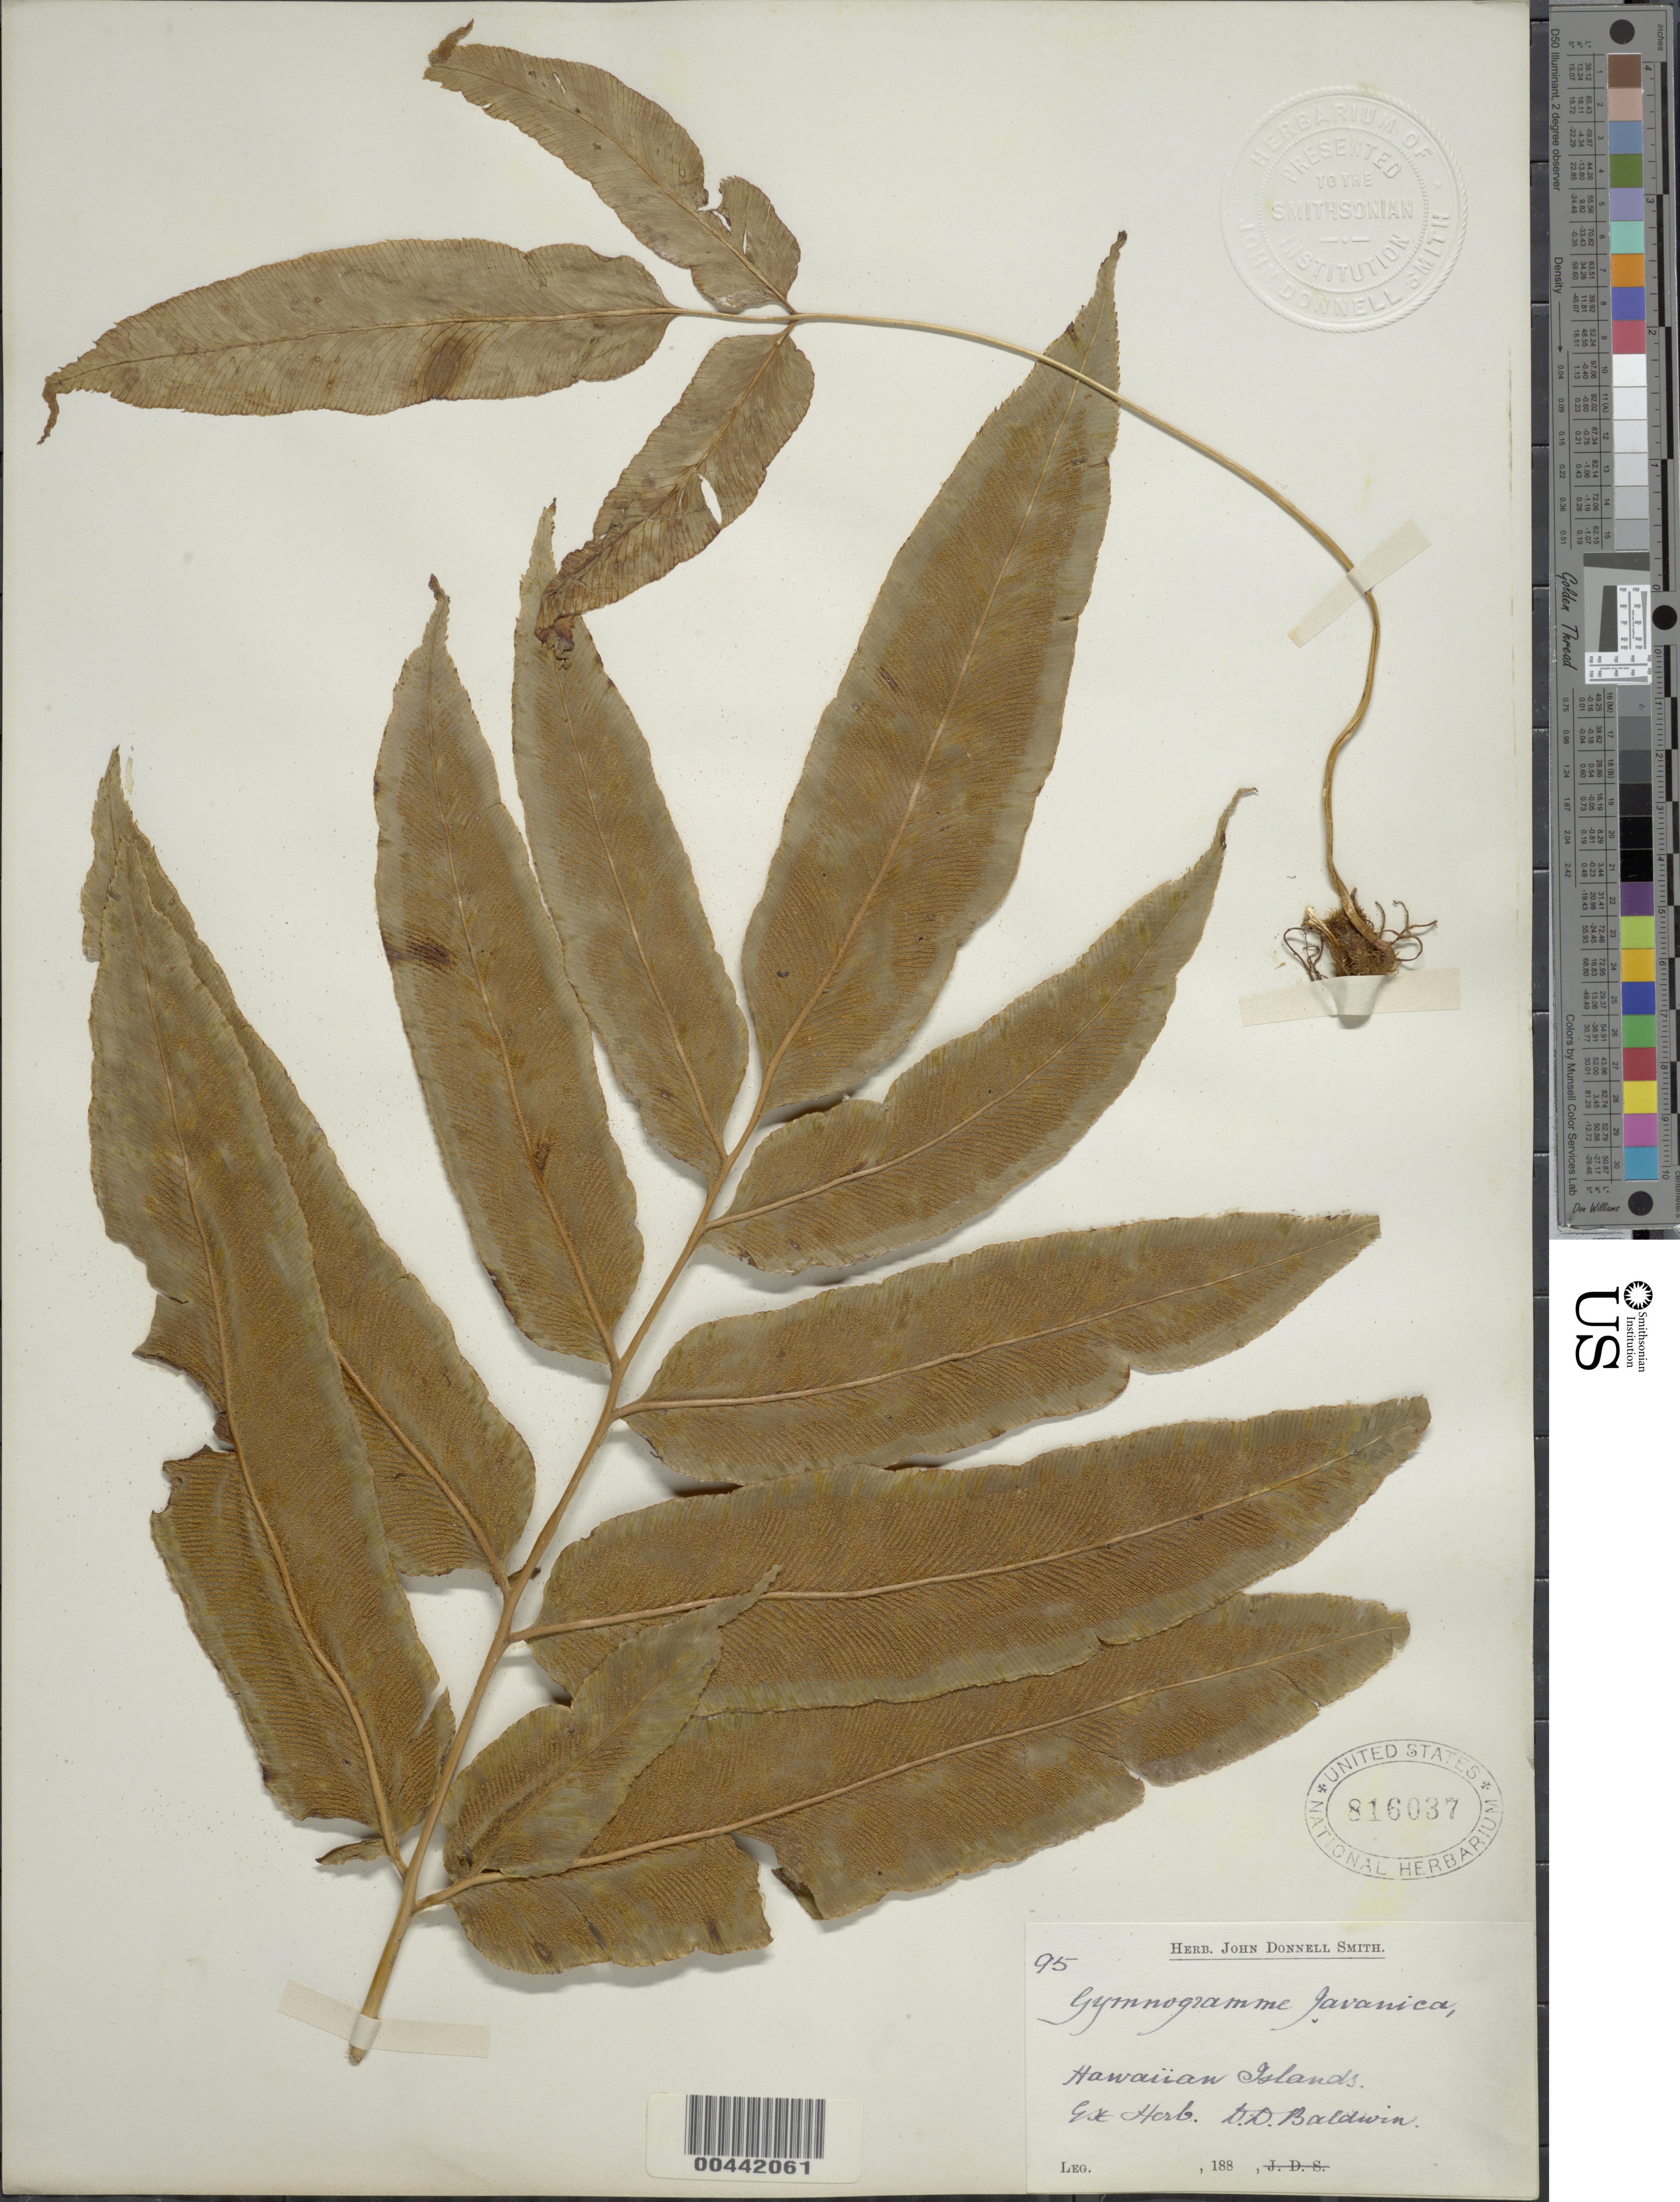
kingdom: Plantae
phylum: Tracheophyta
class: Polypodiopsida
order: Polypodiales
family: Pteridaceae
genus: Coniogramme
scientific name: Coniogramme pilosa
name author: (Brack.) Hieron.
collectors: D. Baldwin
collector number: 95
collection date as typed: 188-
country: United States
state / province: Hawaii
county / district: Hawaii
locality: Hawaiian Islands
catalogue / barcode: US 816037